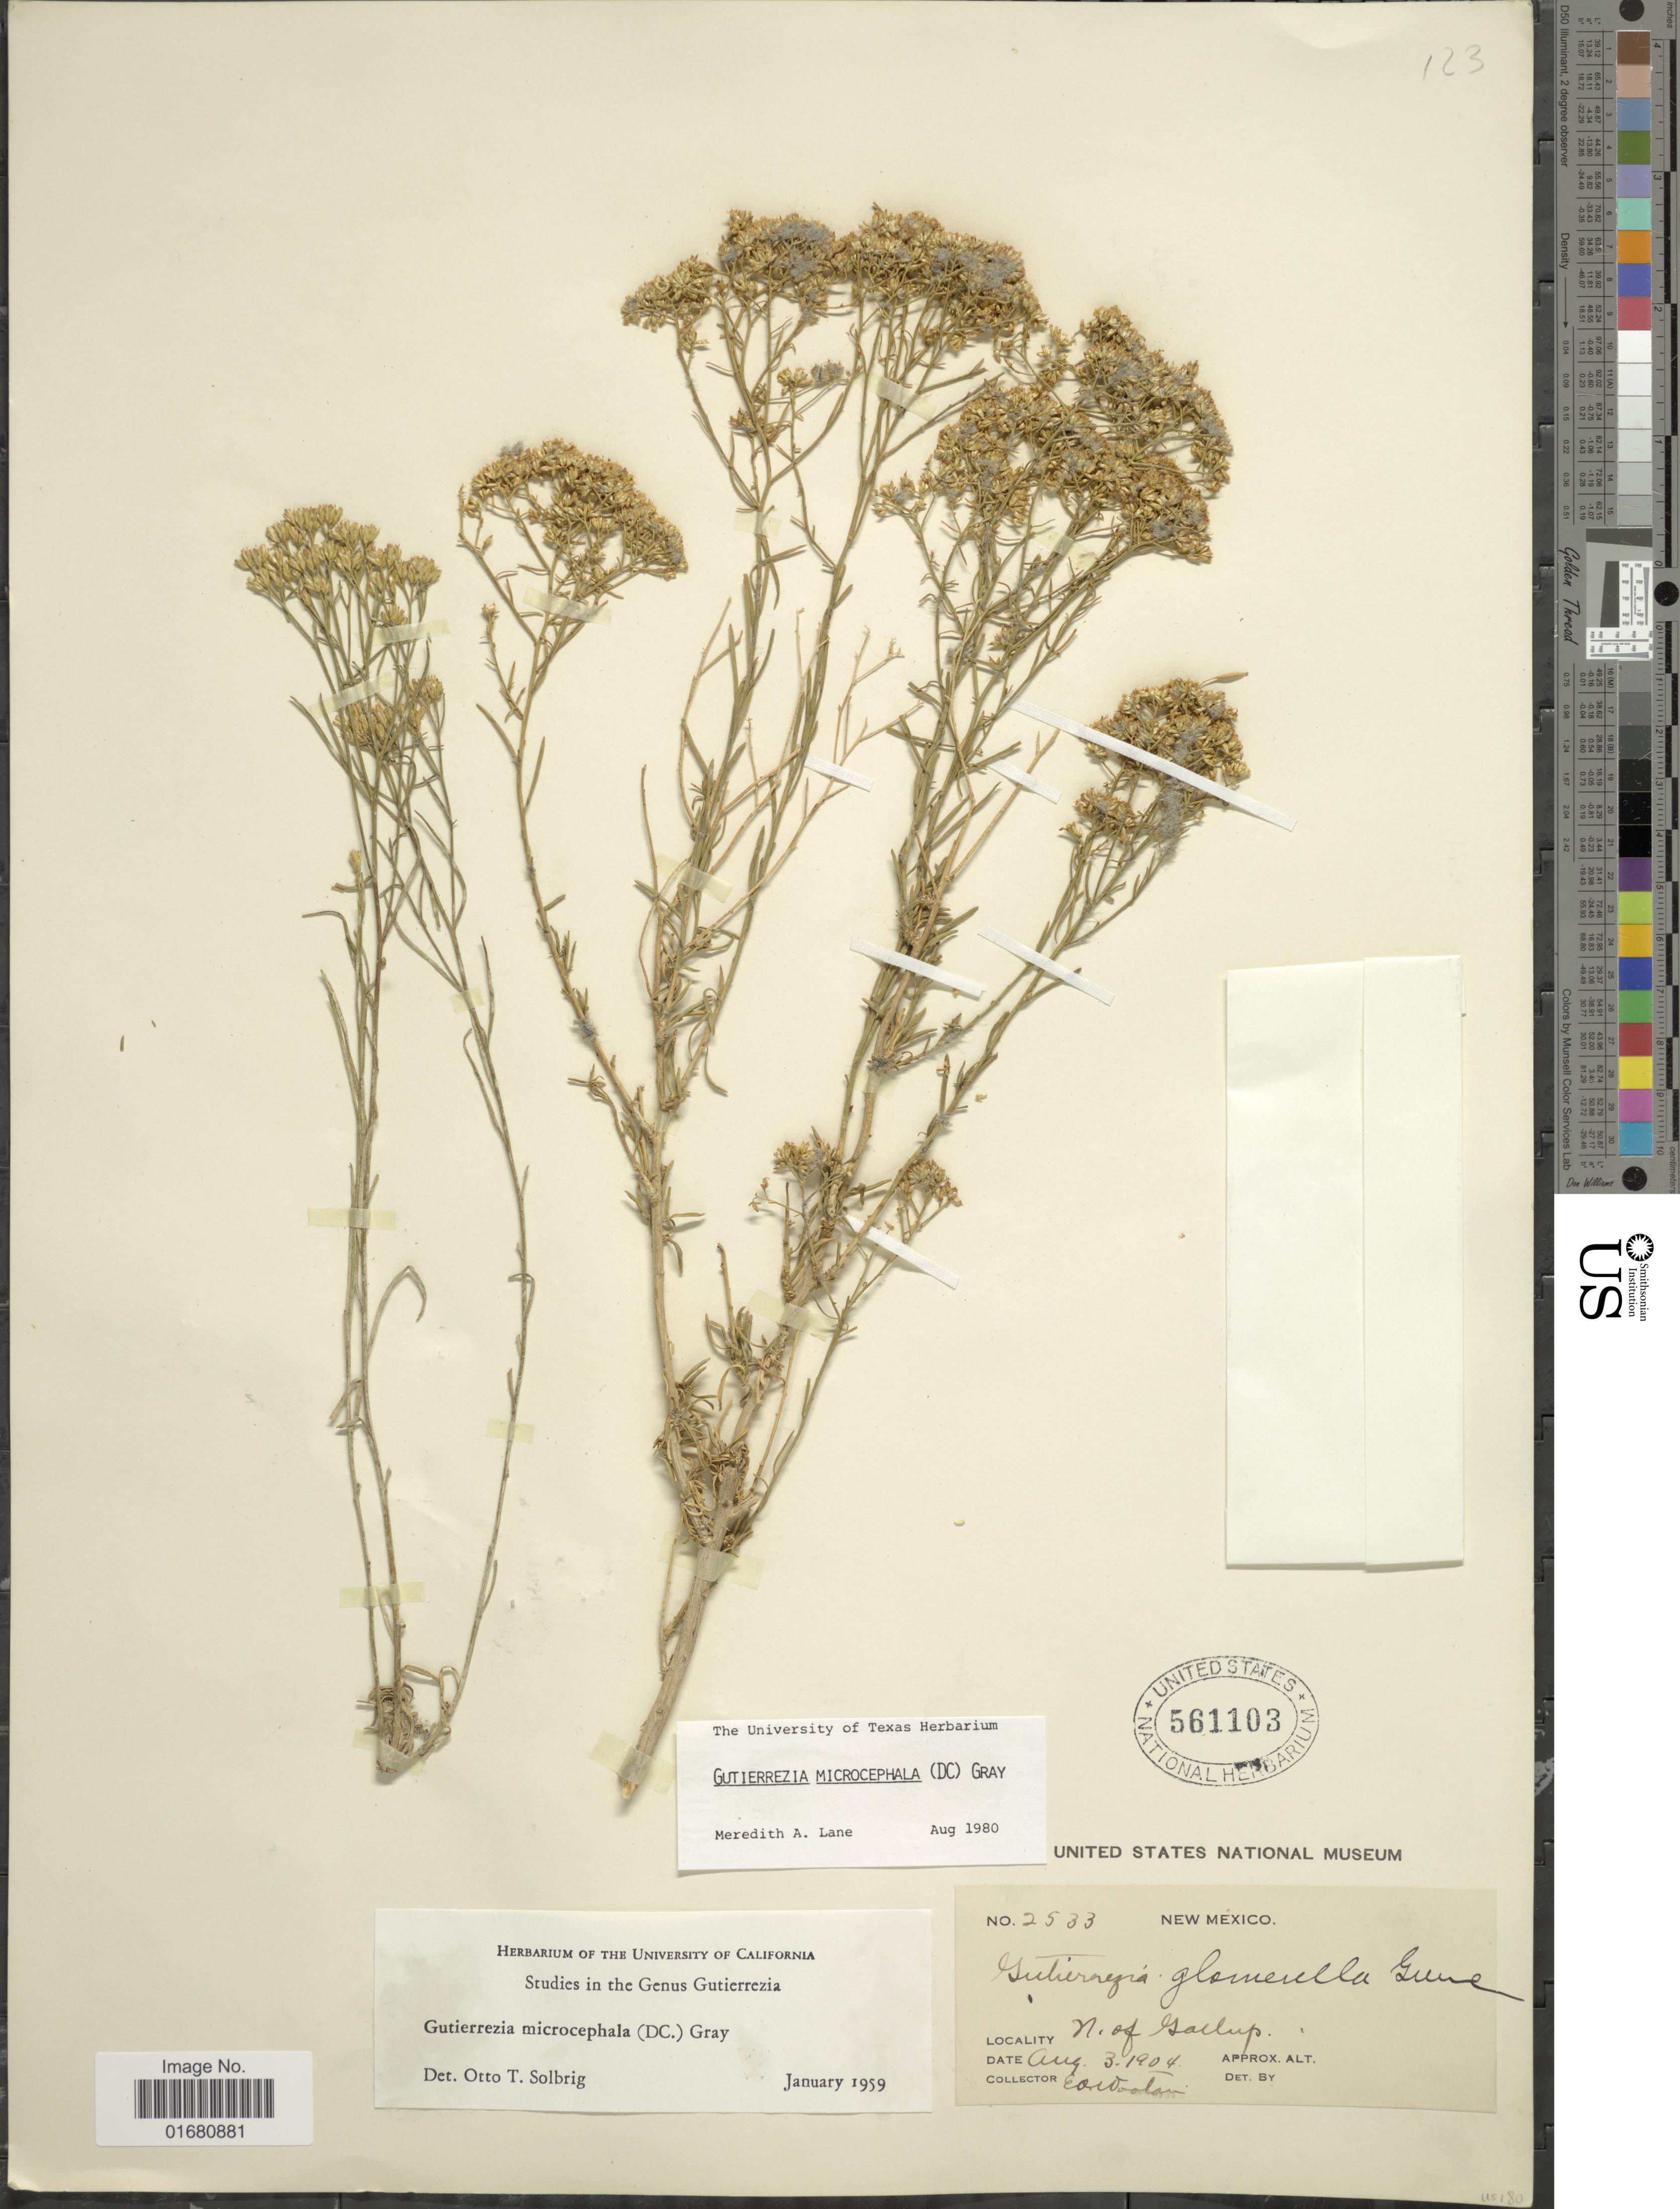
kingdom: Plantae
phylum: Tracheophyta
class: Magnoliopsida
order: Asterales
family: Asteraceae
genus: Gutierrezia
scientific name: Gutierrezia microcephala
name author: (DC.) A. Gray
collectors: E. O. Wooton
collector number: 2533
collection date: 1904-08-03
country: United States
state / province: New Mexico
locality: N. of Gallup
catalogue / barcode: US 561103